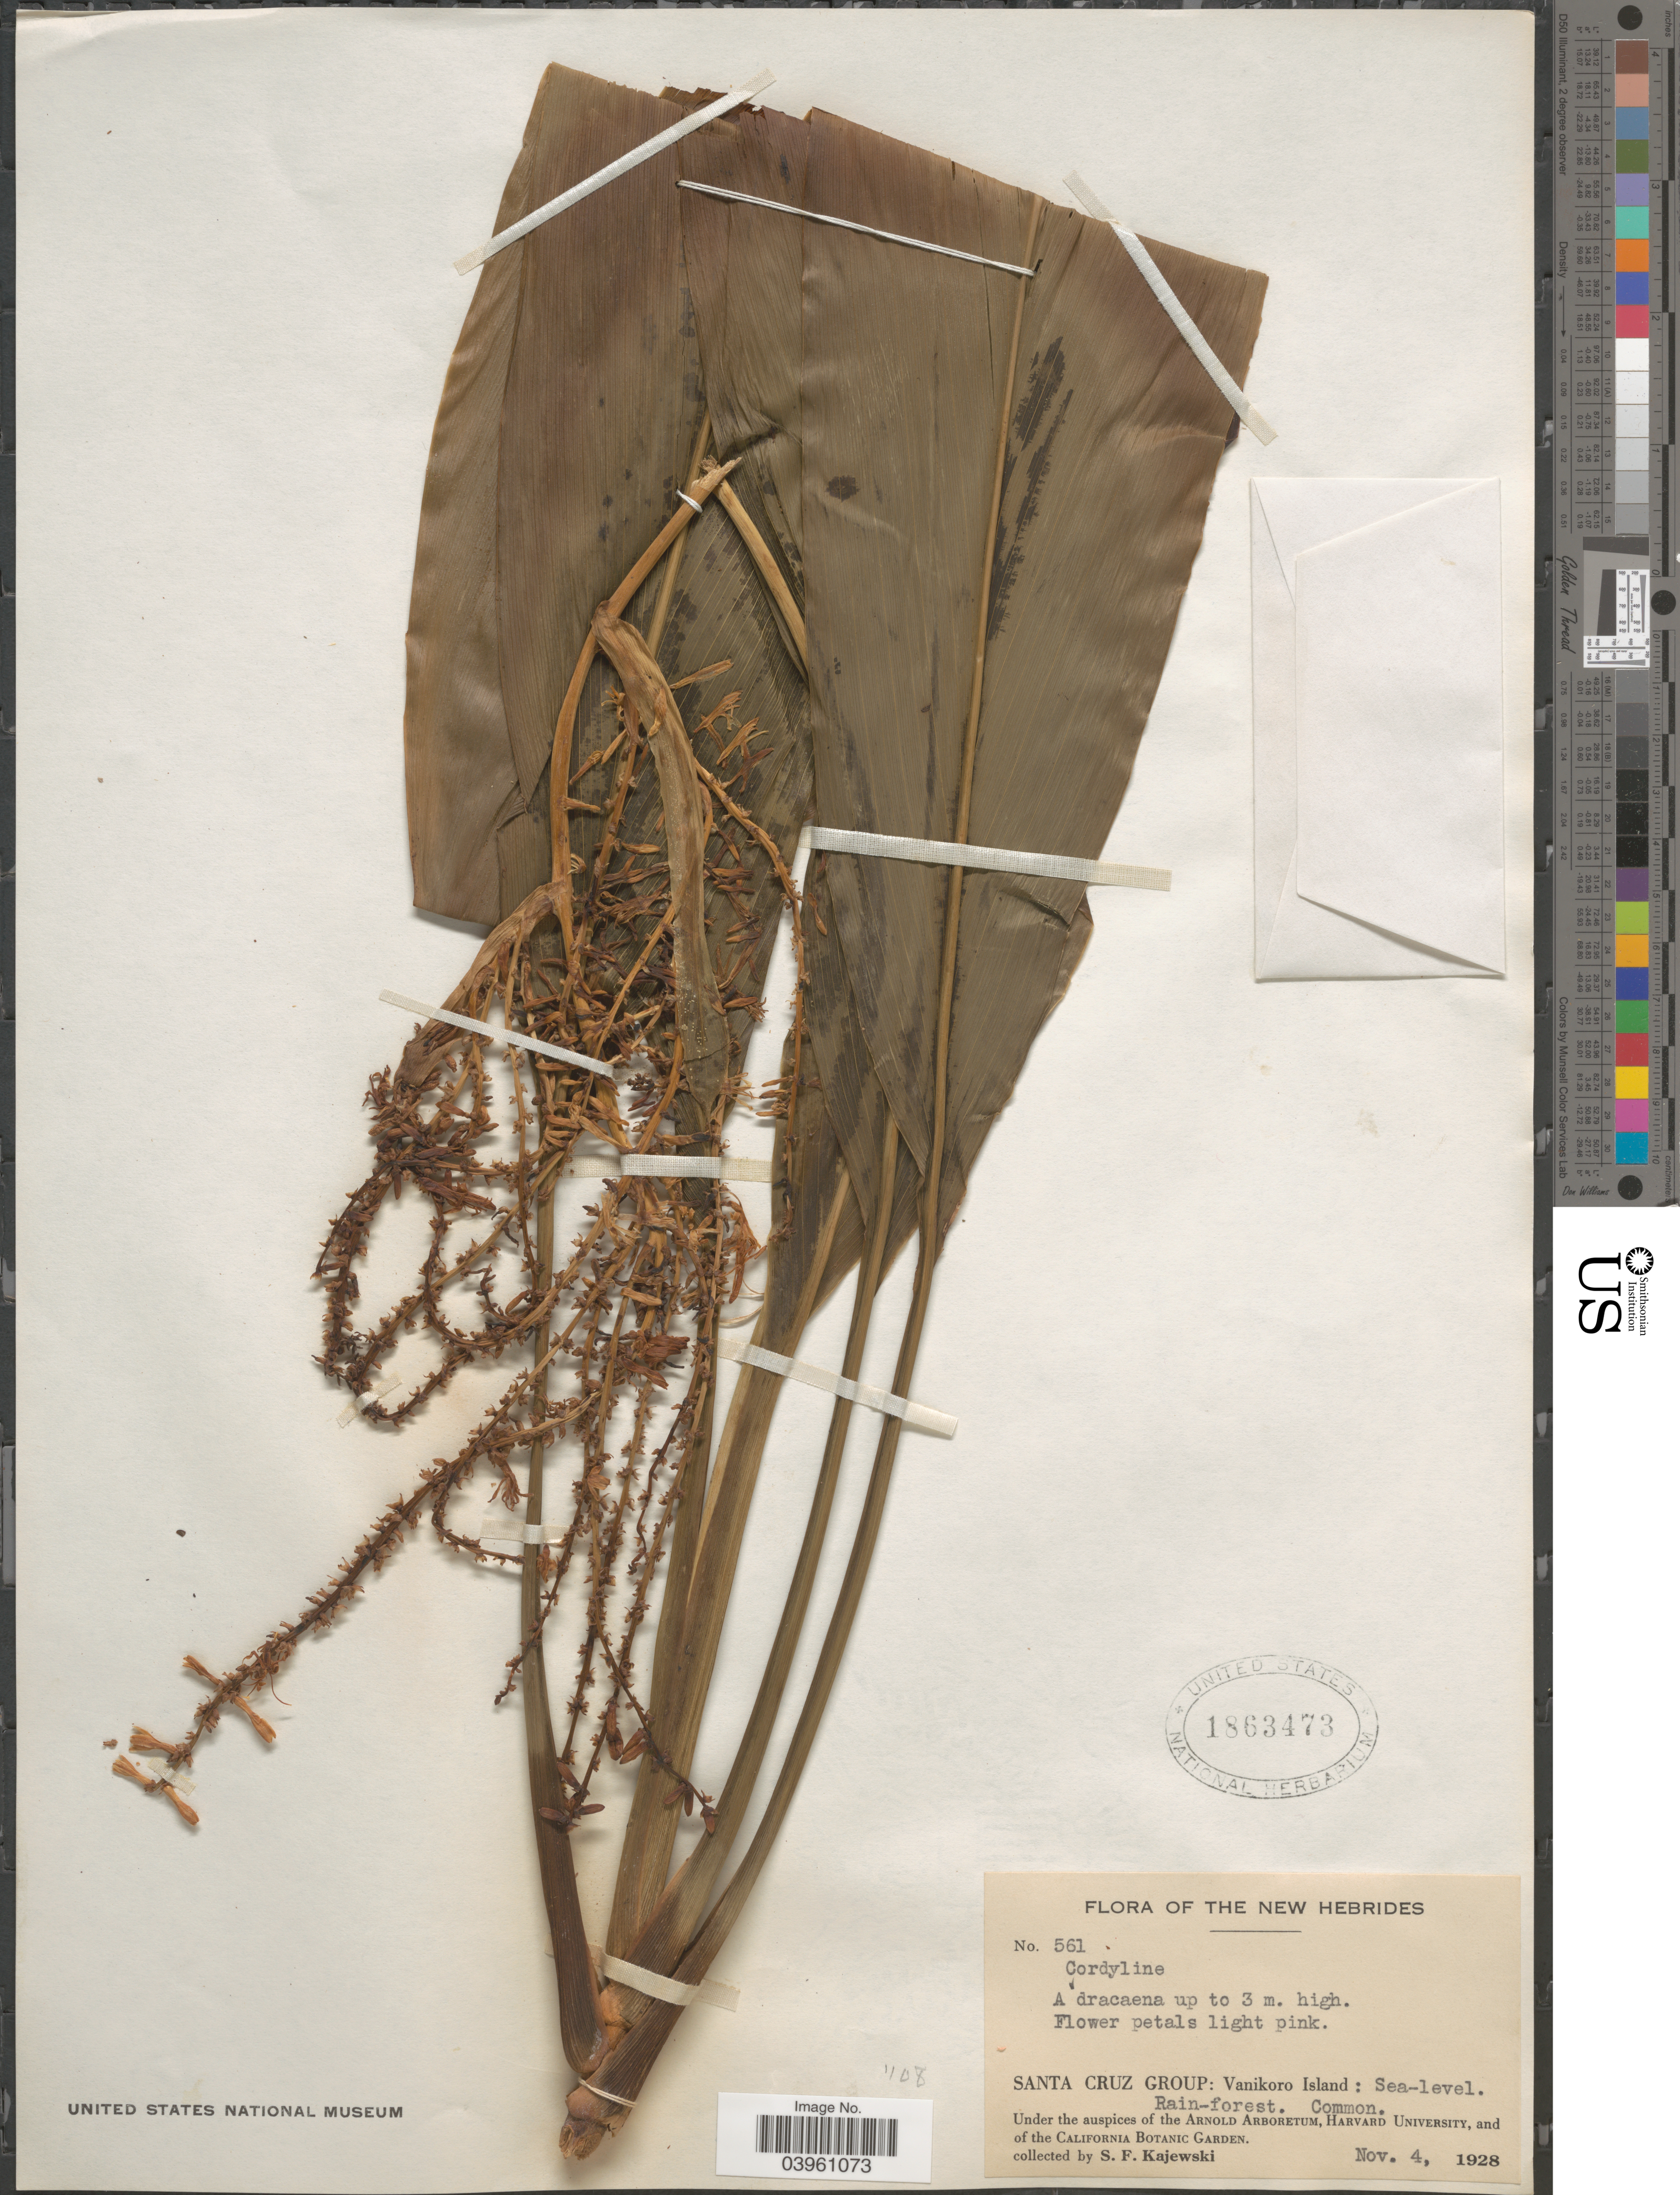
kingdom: Plantae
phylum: Tracheophyta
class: Liliopsida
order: Asparagales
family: Asparagaceae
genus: Cordyline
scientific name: Cordyline sp.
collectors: S. Kajewski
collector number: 561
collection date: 1928-11-04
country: Solomon Islands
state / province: Santa Cruz Is.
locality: The New Hebrides. Santa Cruz Group: Vanikoro Island.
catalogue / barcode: US 1863473